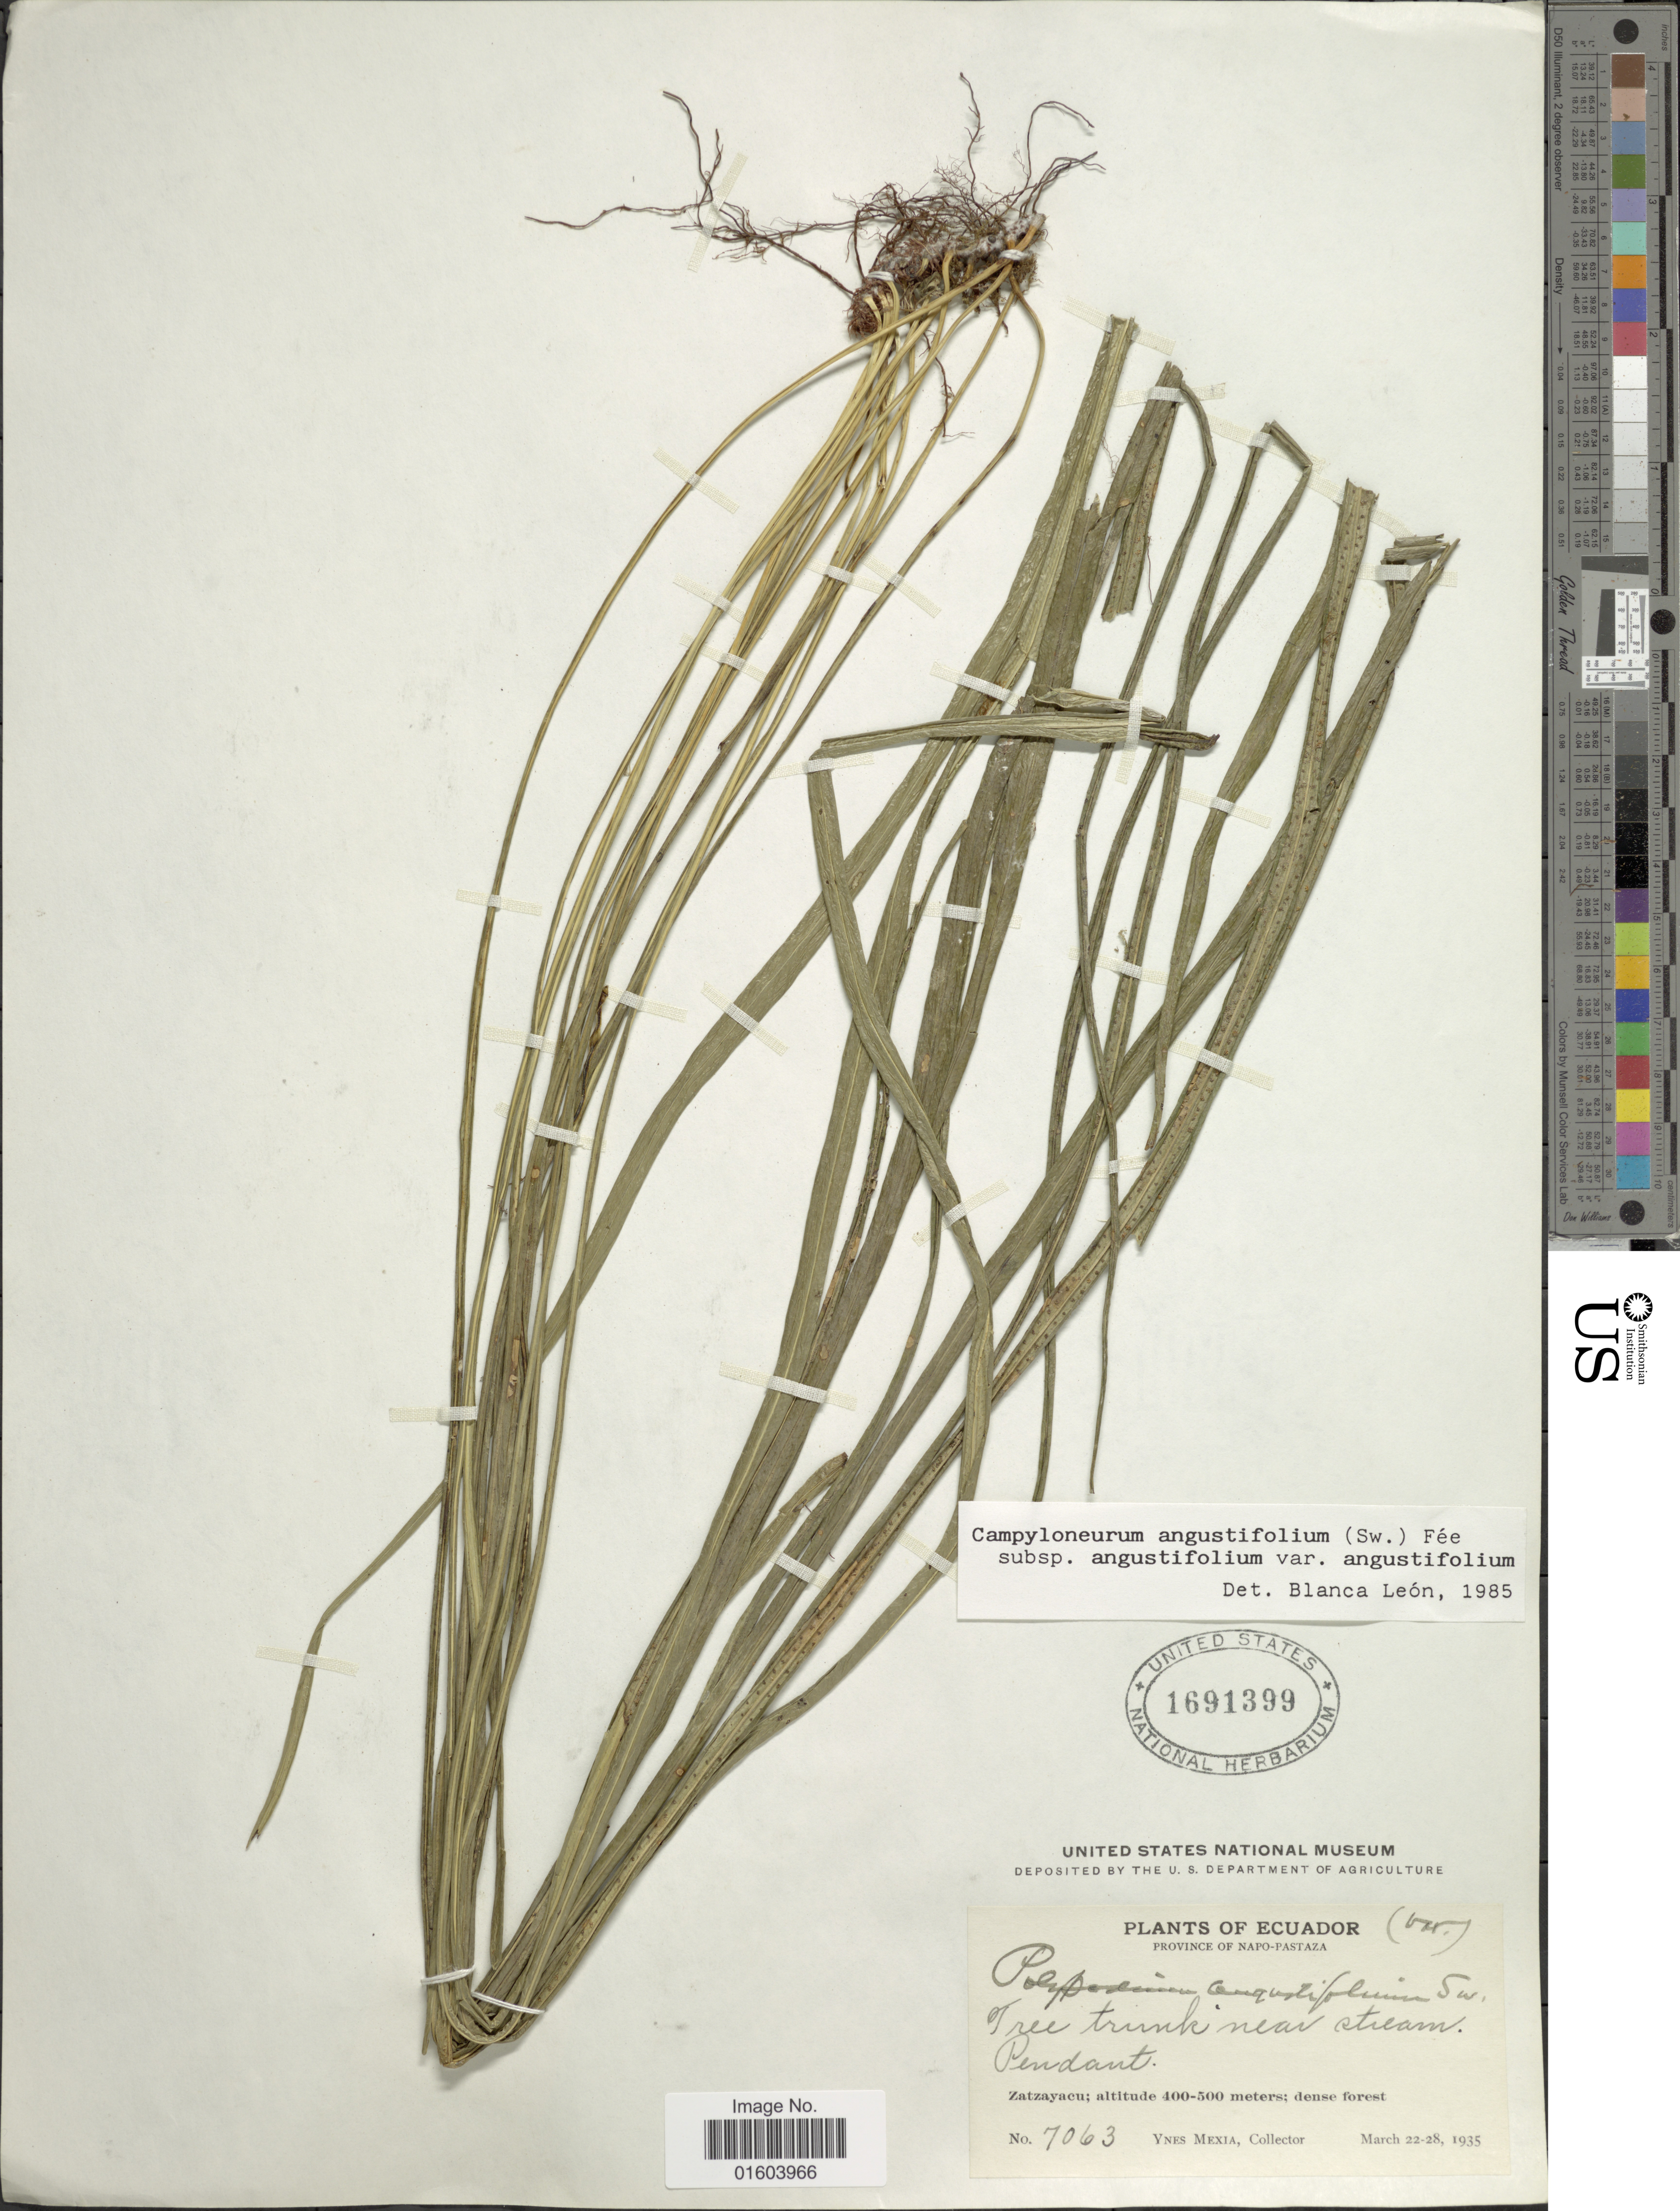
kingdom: Plantae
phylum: Tracheophyta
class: Polypodiopsida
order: Polypodiales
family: Polypodiaceae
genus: Campyloneurum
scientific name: Campyloneurum angustifolium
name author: (Sw.) Fée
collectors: Y. Mexia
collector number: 7063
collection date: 1935-03-22/1935-03-28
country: Ecuador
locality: Napo-Pastaza, Zatzayacu.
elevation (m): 400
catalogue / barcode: US 1691399